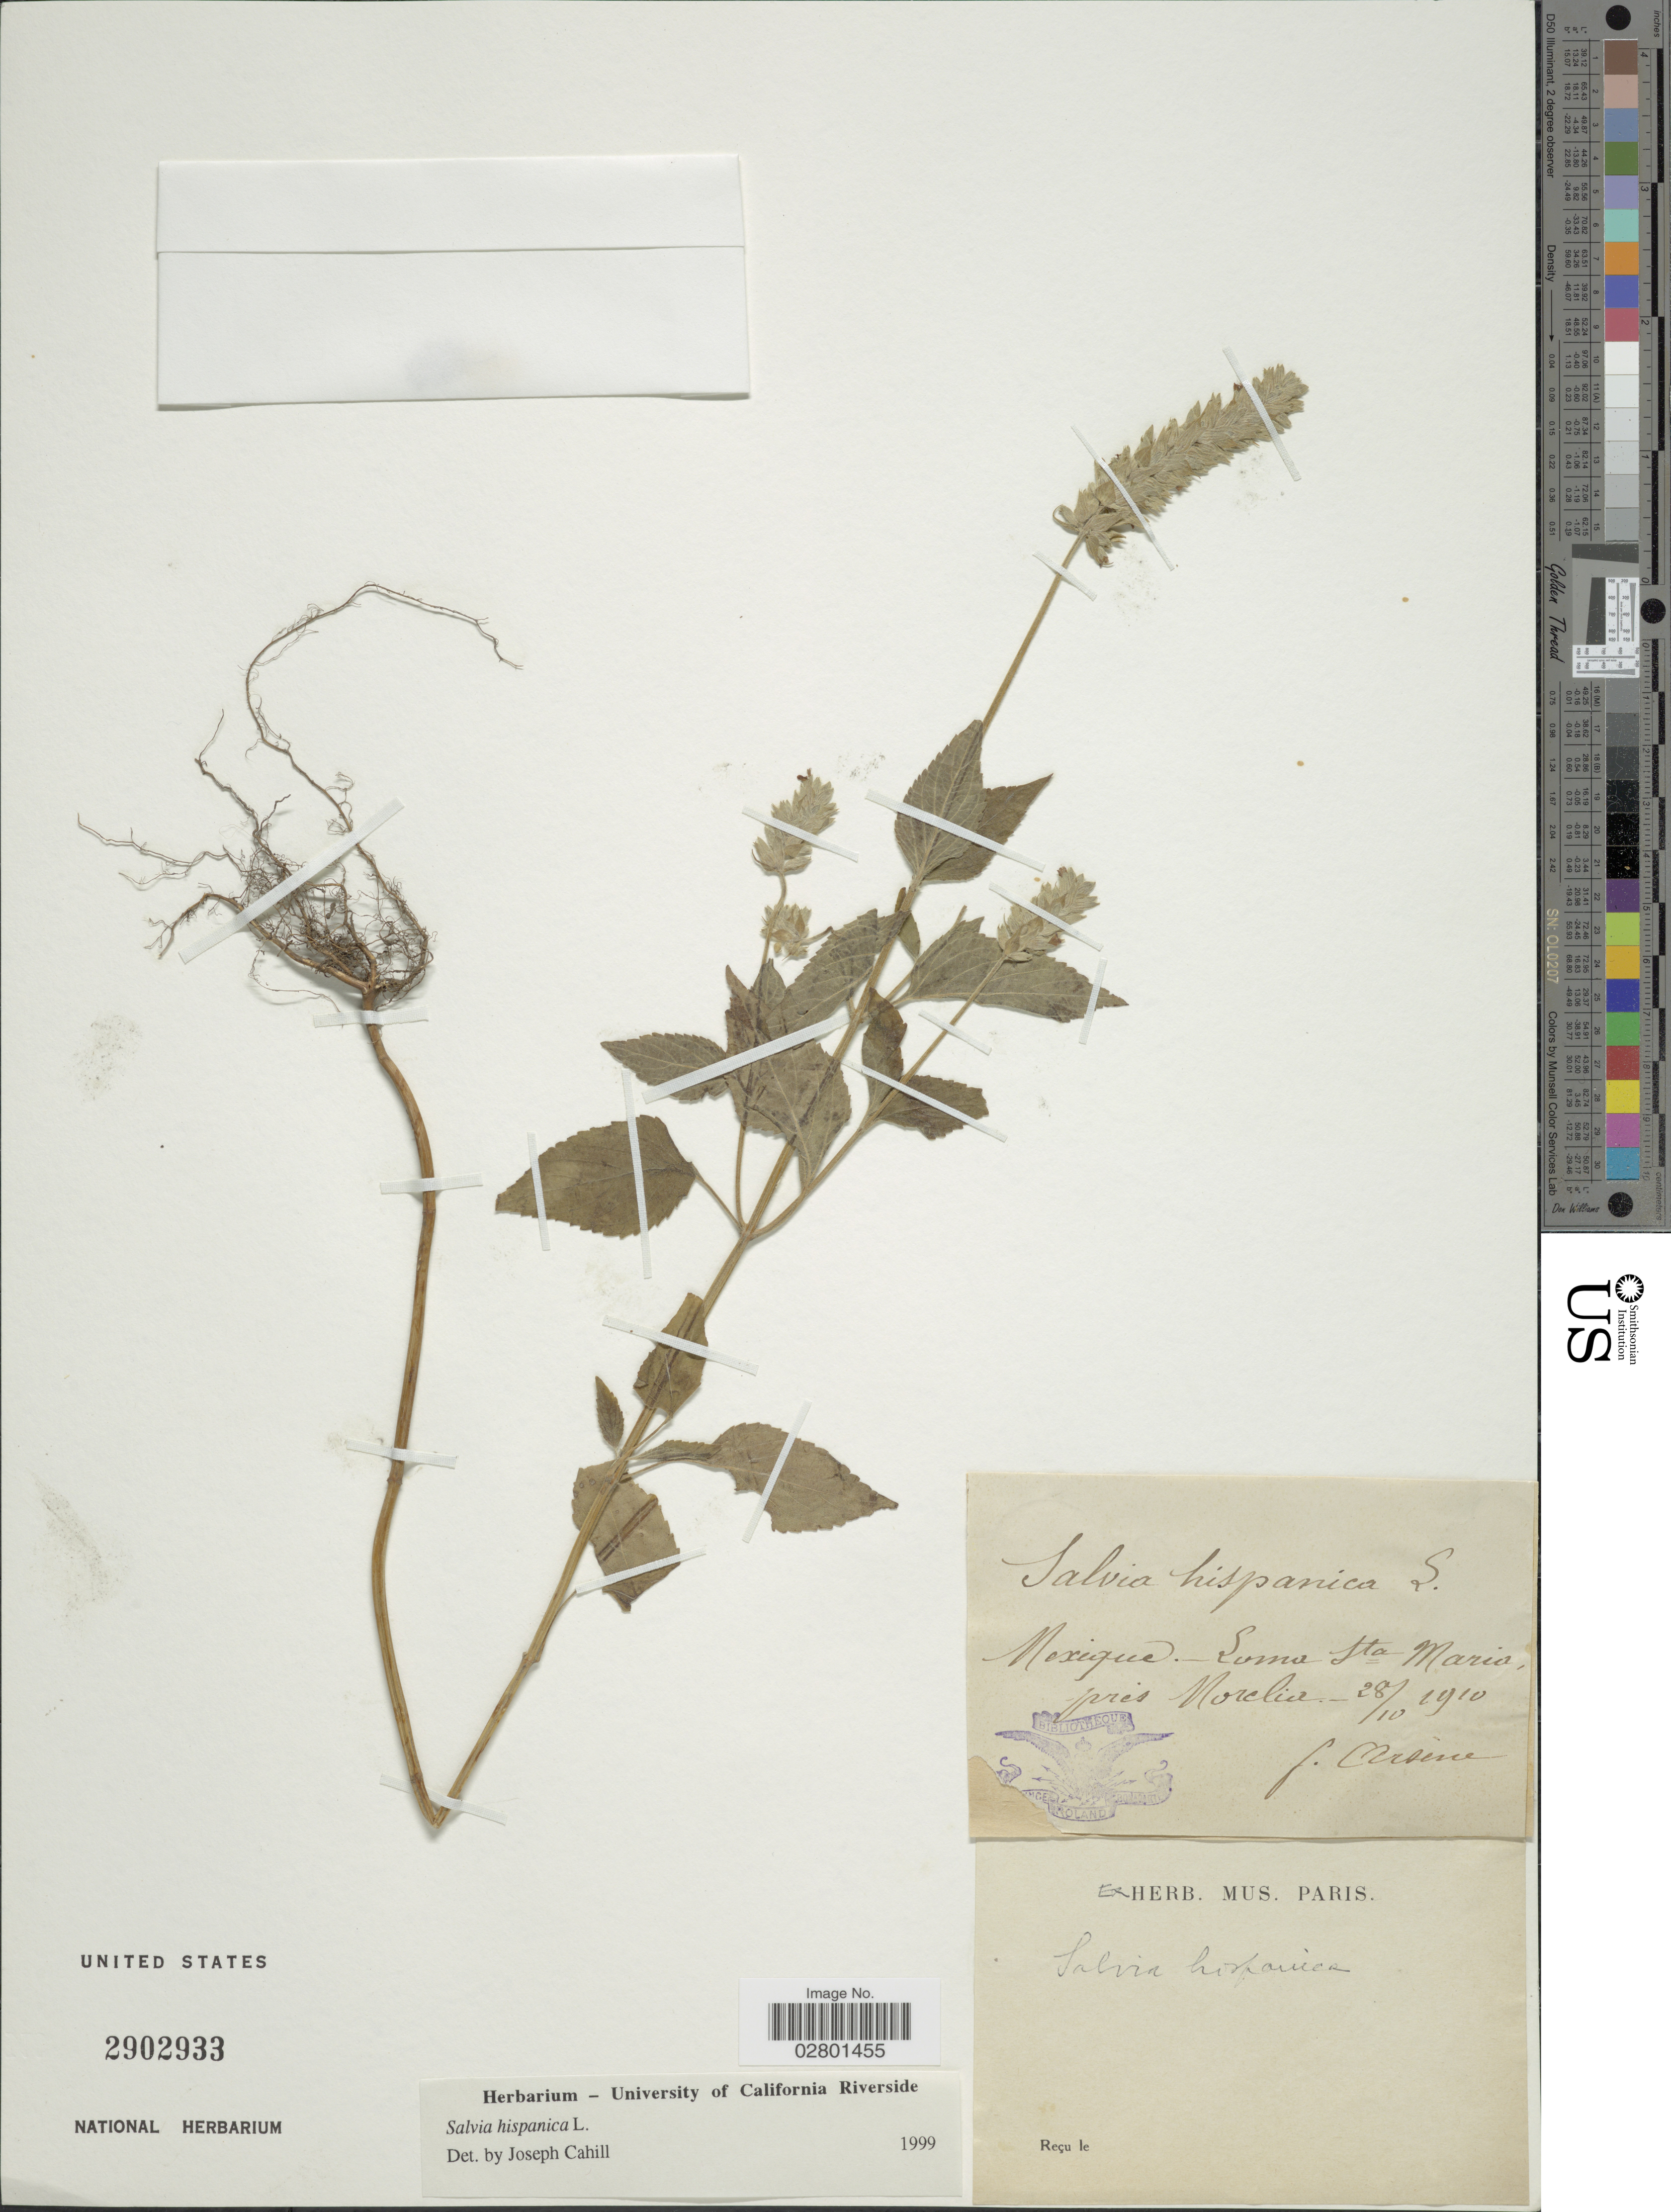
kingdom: Plantae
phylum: Tracheophyta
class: Magnoliopsida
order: Lamiales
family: Lamiaceae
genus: Salvia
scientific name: Salvia hispanica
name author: L.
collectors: F. Arsène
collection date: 1910-10-28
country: Mexico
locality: Loma Sta Mario, près Morelia.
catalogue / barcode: US 2902933